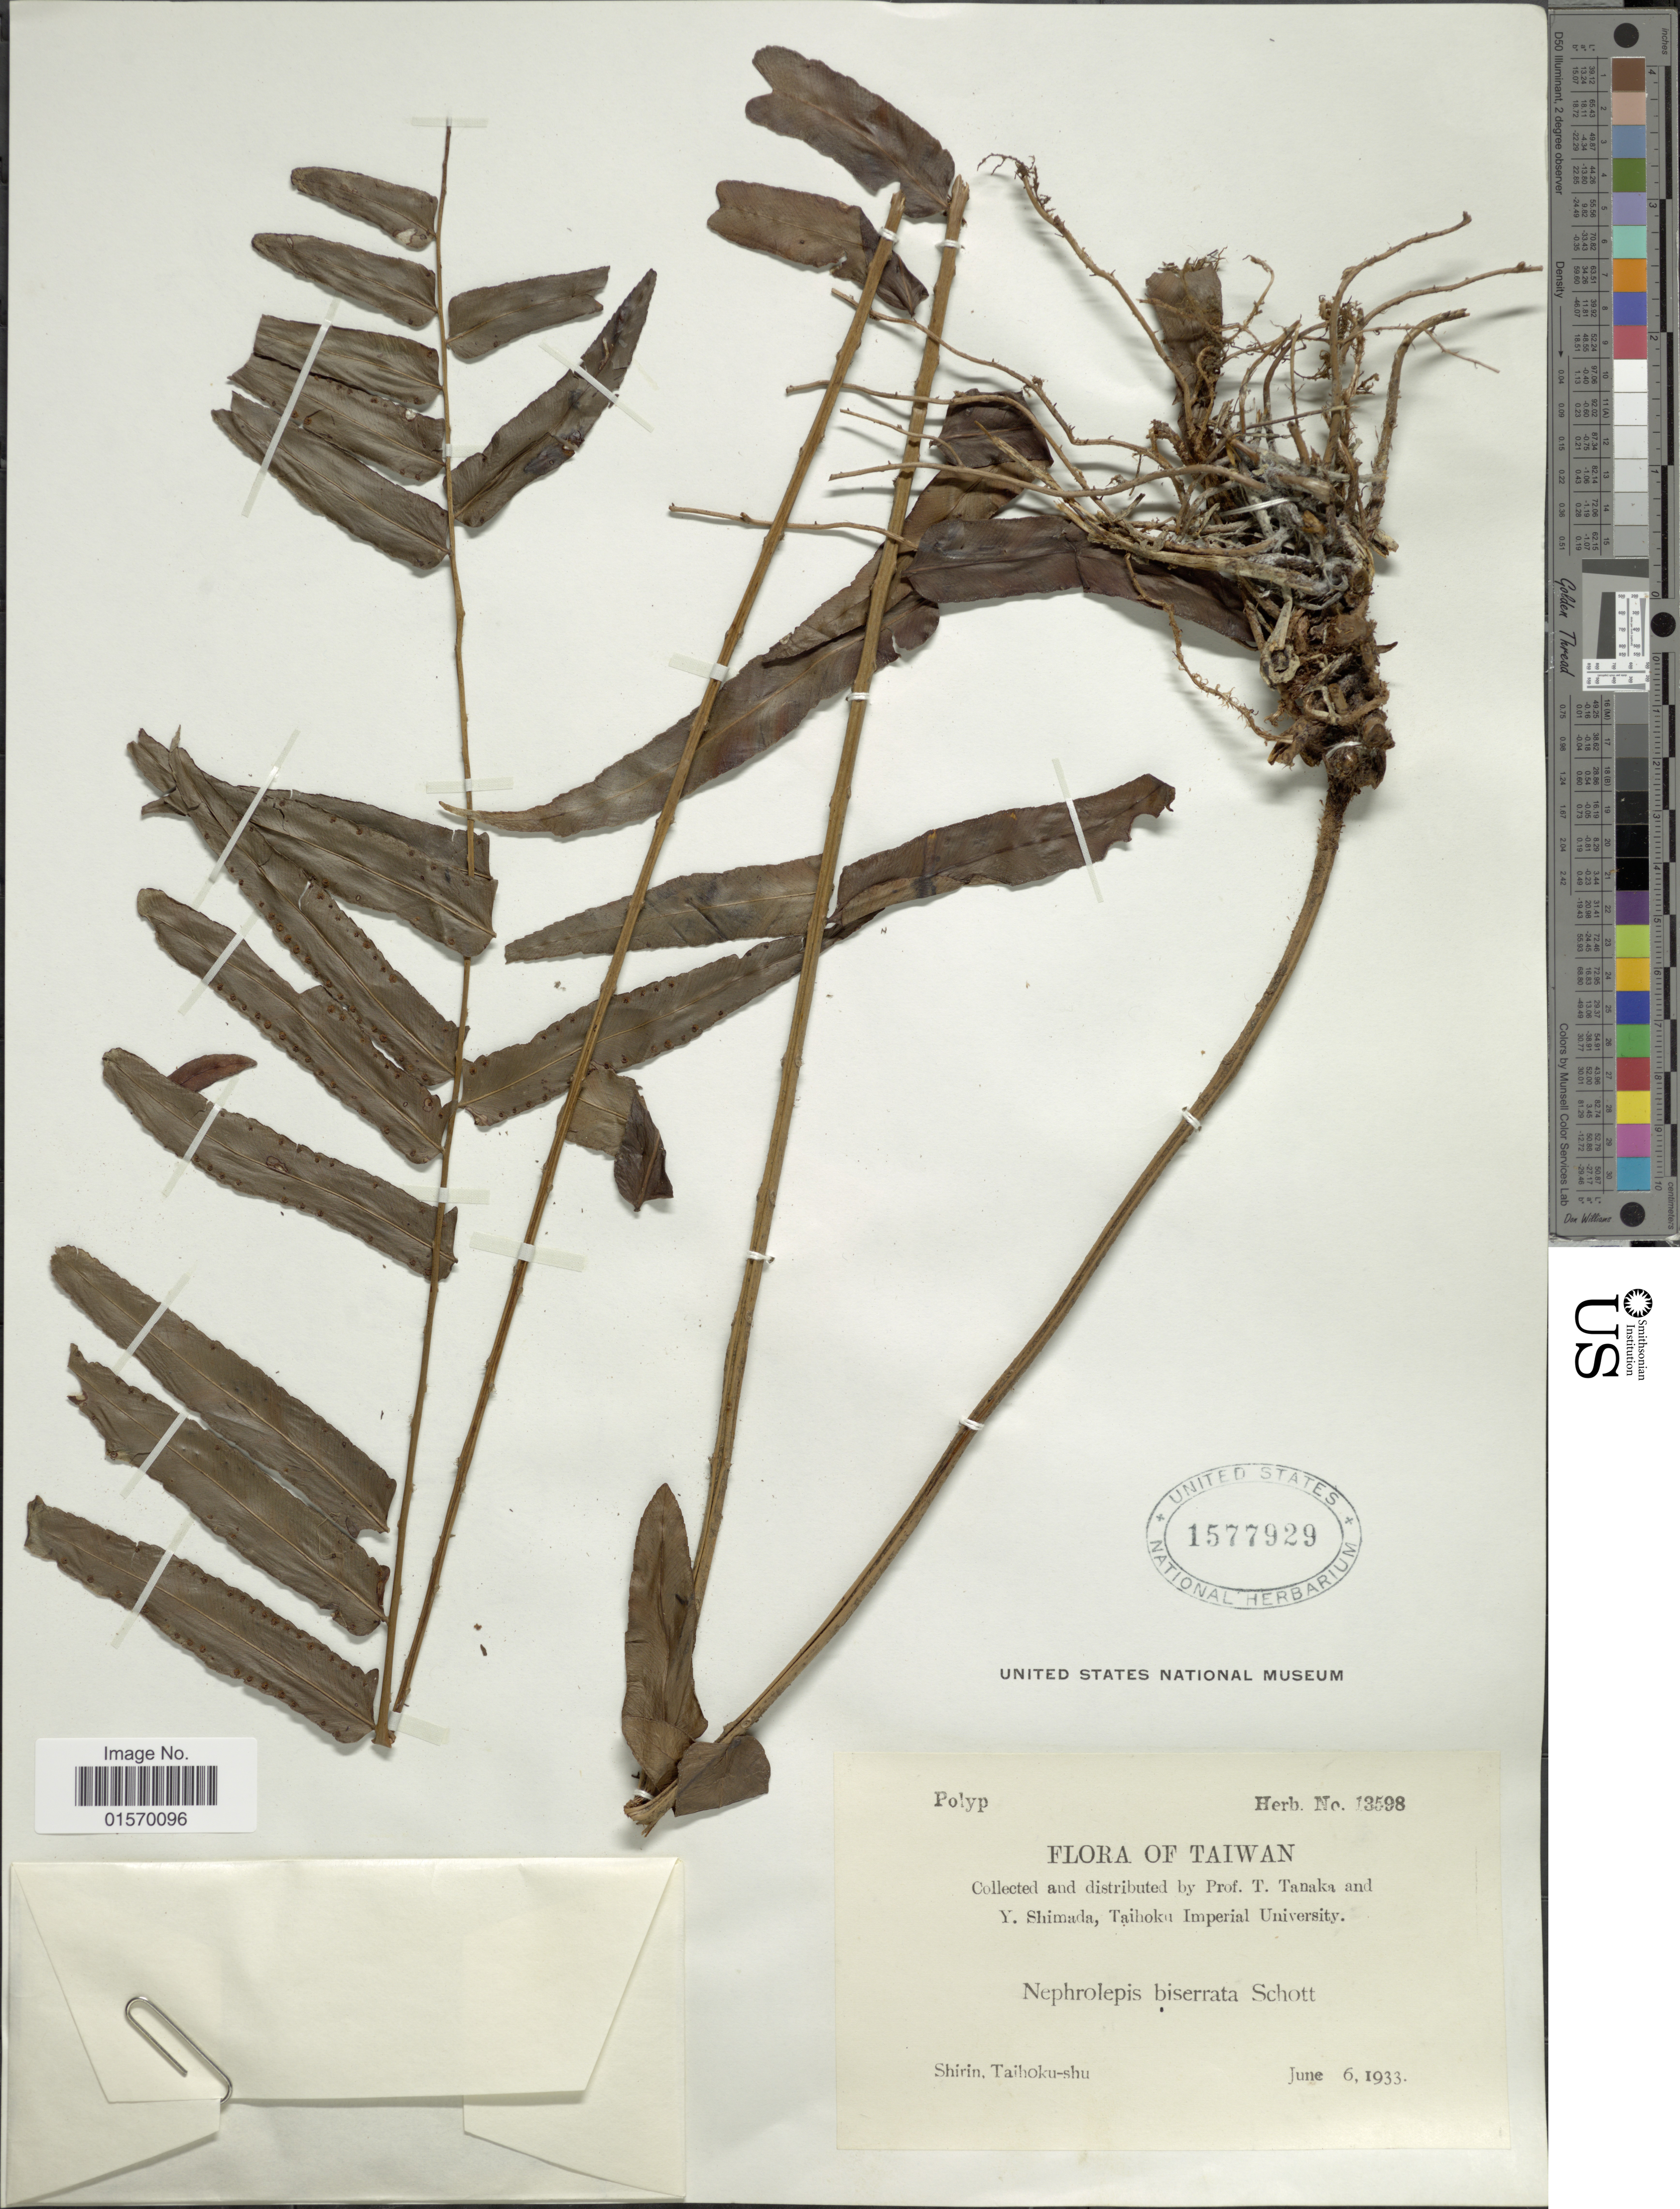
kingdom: Plantae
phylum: Tracheophyta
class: Polypodiopsida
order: Polypodiales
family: Nephrolepidaceae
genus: Nephrolepis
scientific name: Nephrolepis biserrata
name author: (Sw.) Schott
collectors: T. Tanaka & Y. Shimada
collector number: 13598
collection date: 1933-06-06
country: Taiwan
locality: Shirin, Taihoku-shu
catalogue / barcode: US 1577929